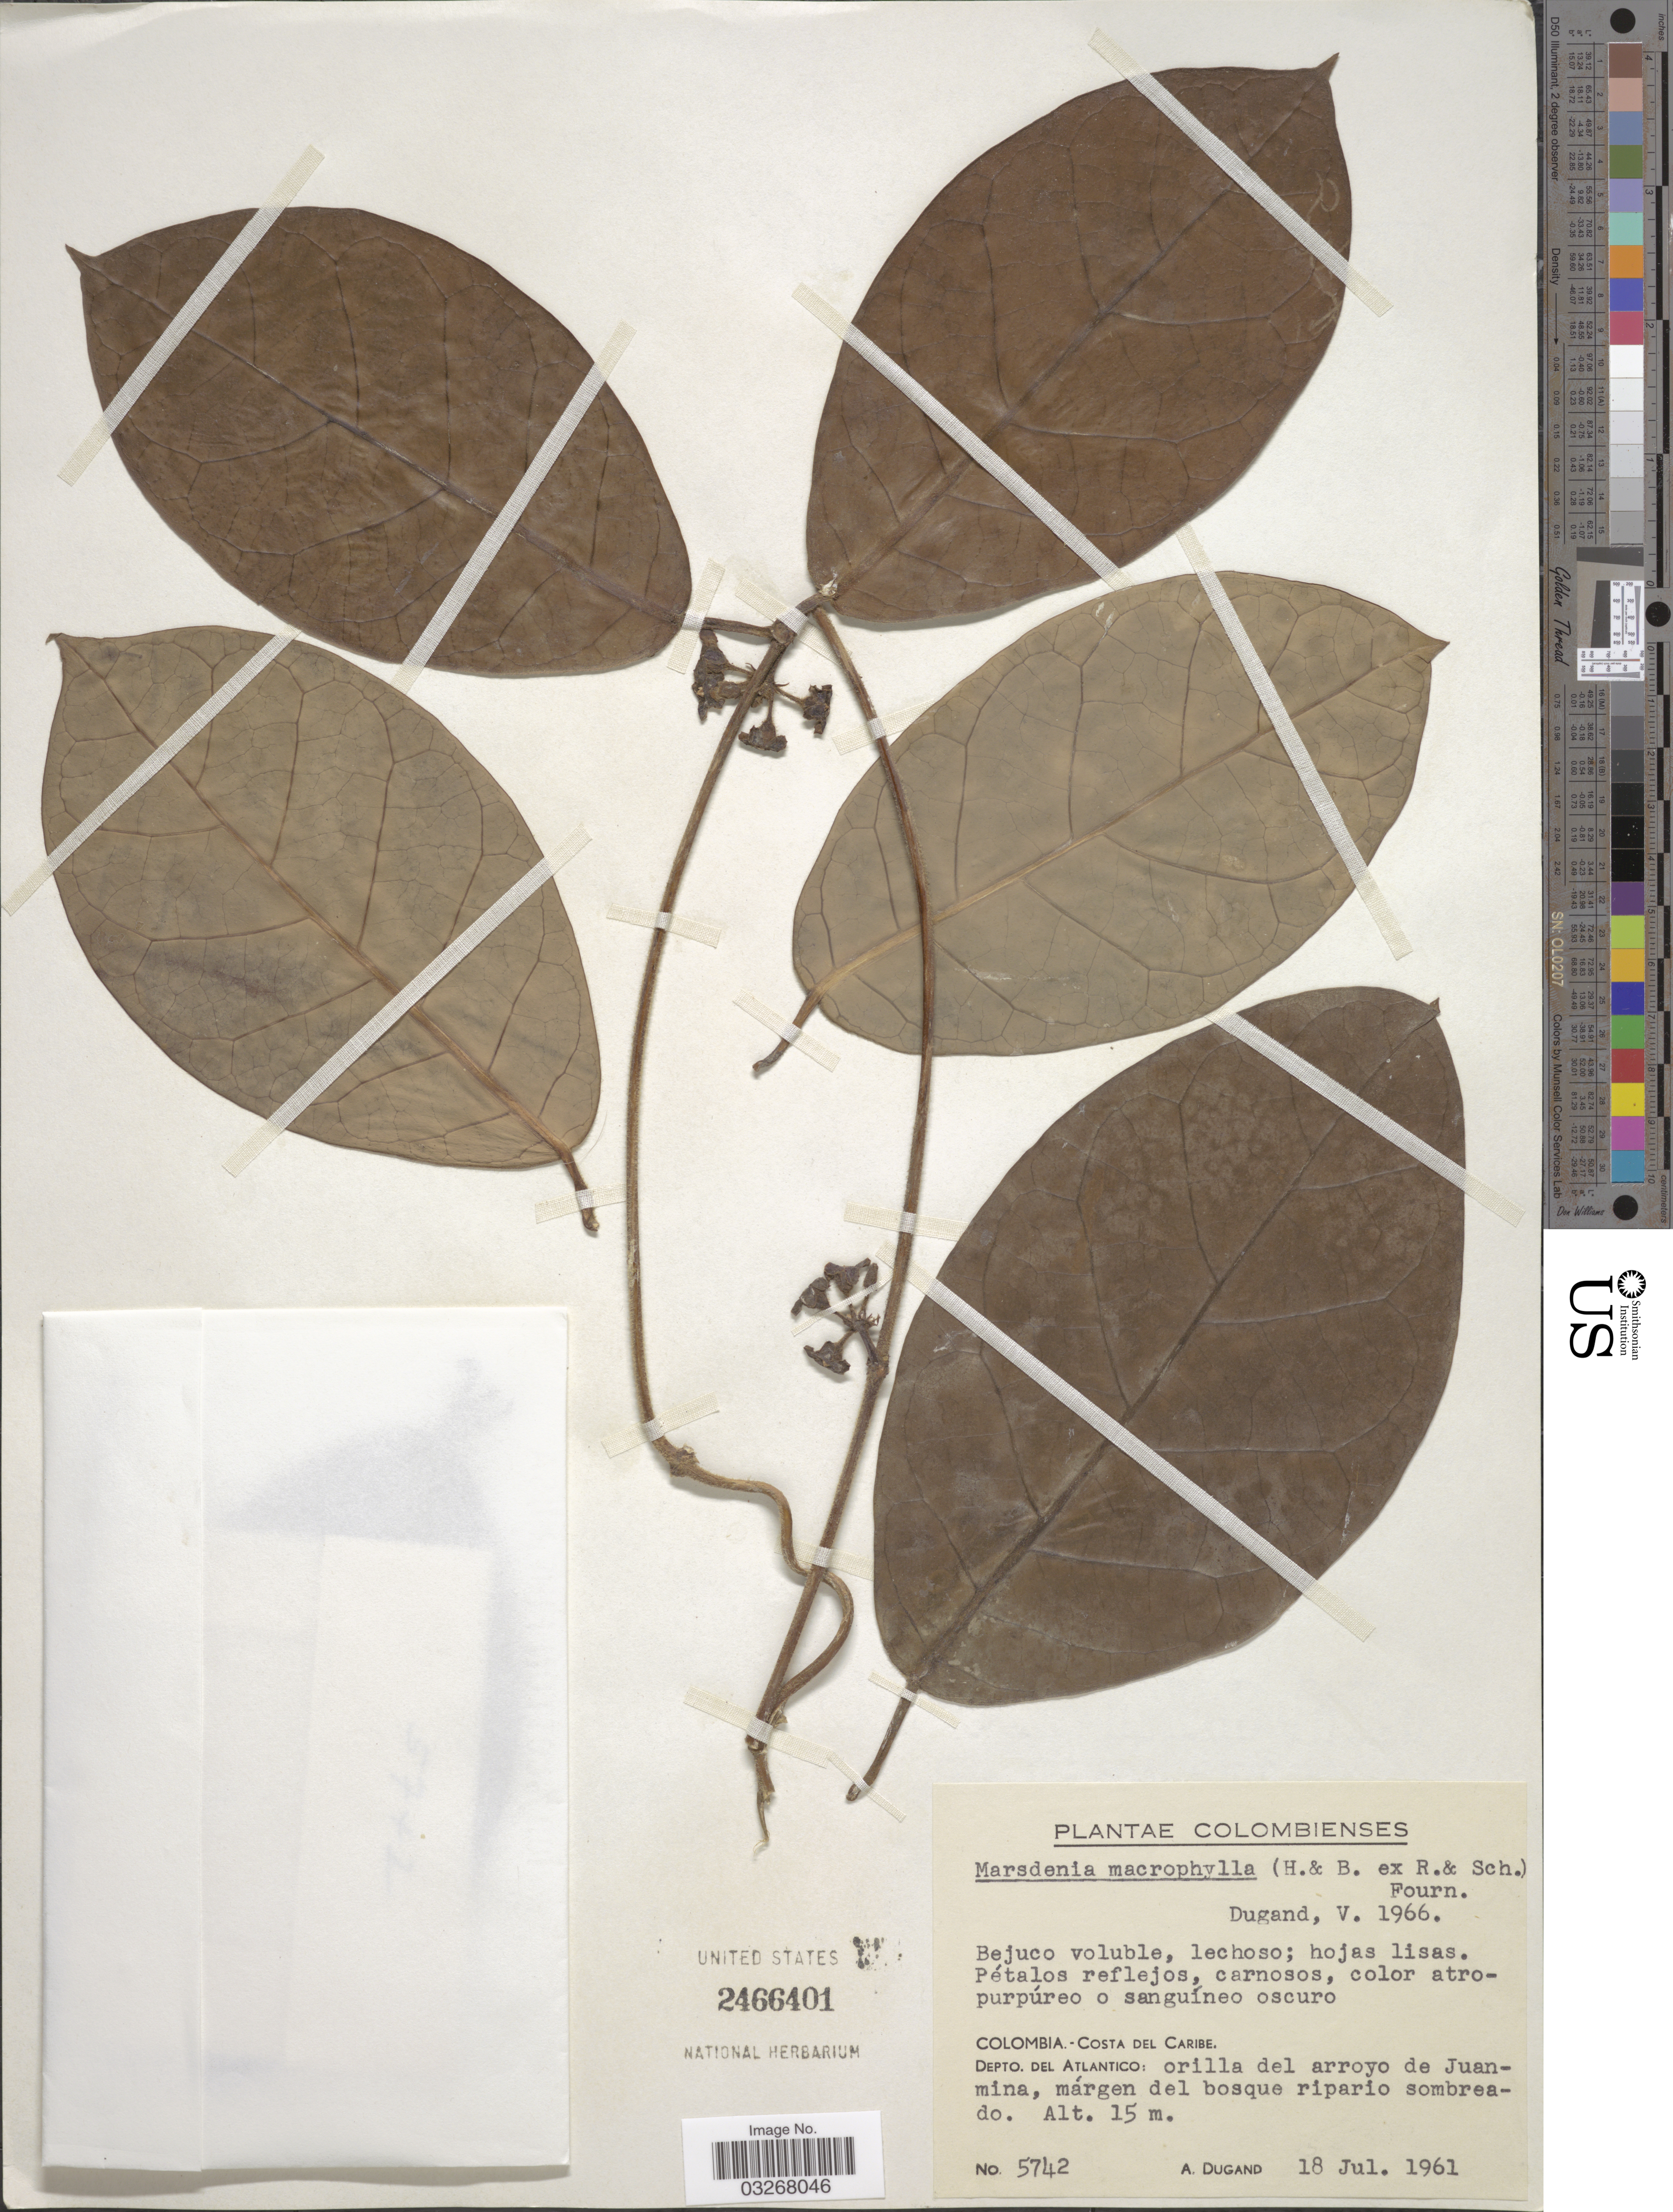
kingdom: Plantae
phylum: Tracheophyta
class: Magnoliopsida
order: Gentianales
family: Apocynaceae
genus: Marsdenia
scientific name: Marsdenia macrophylla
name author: (Humb. & Bonpl. ex Schult.) E. Fourn.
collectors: A. Dugand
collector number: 5742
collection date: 1961-07-18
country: Colombia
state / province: Atlántico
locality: Costa Del Caribe, Depto. Del Atlantico: orilla del arroyo de Juanmina, márgen del bosque ripario sombreado.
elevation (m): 15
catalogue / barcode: US 2466401